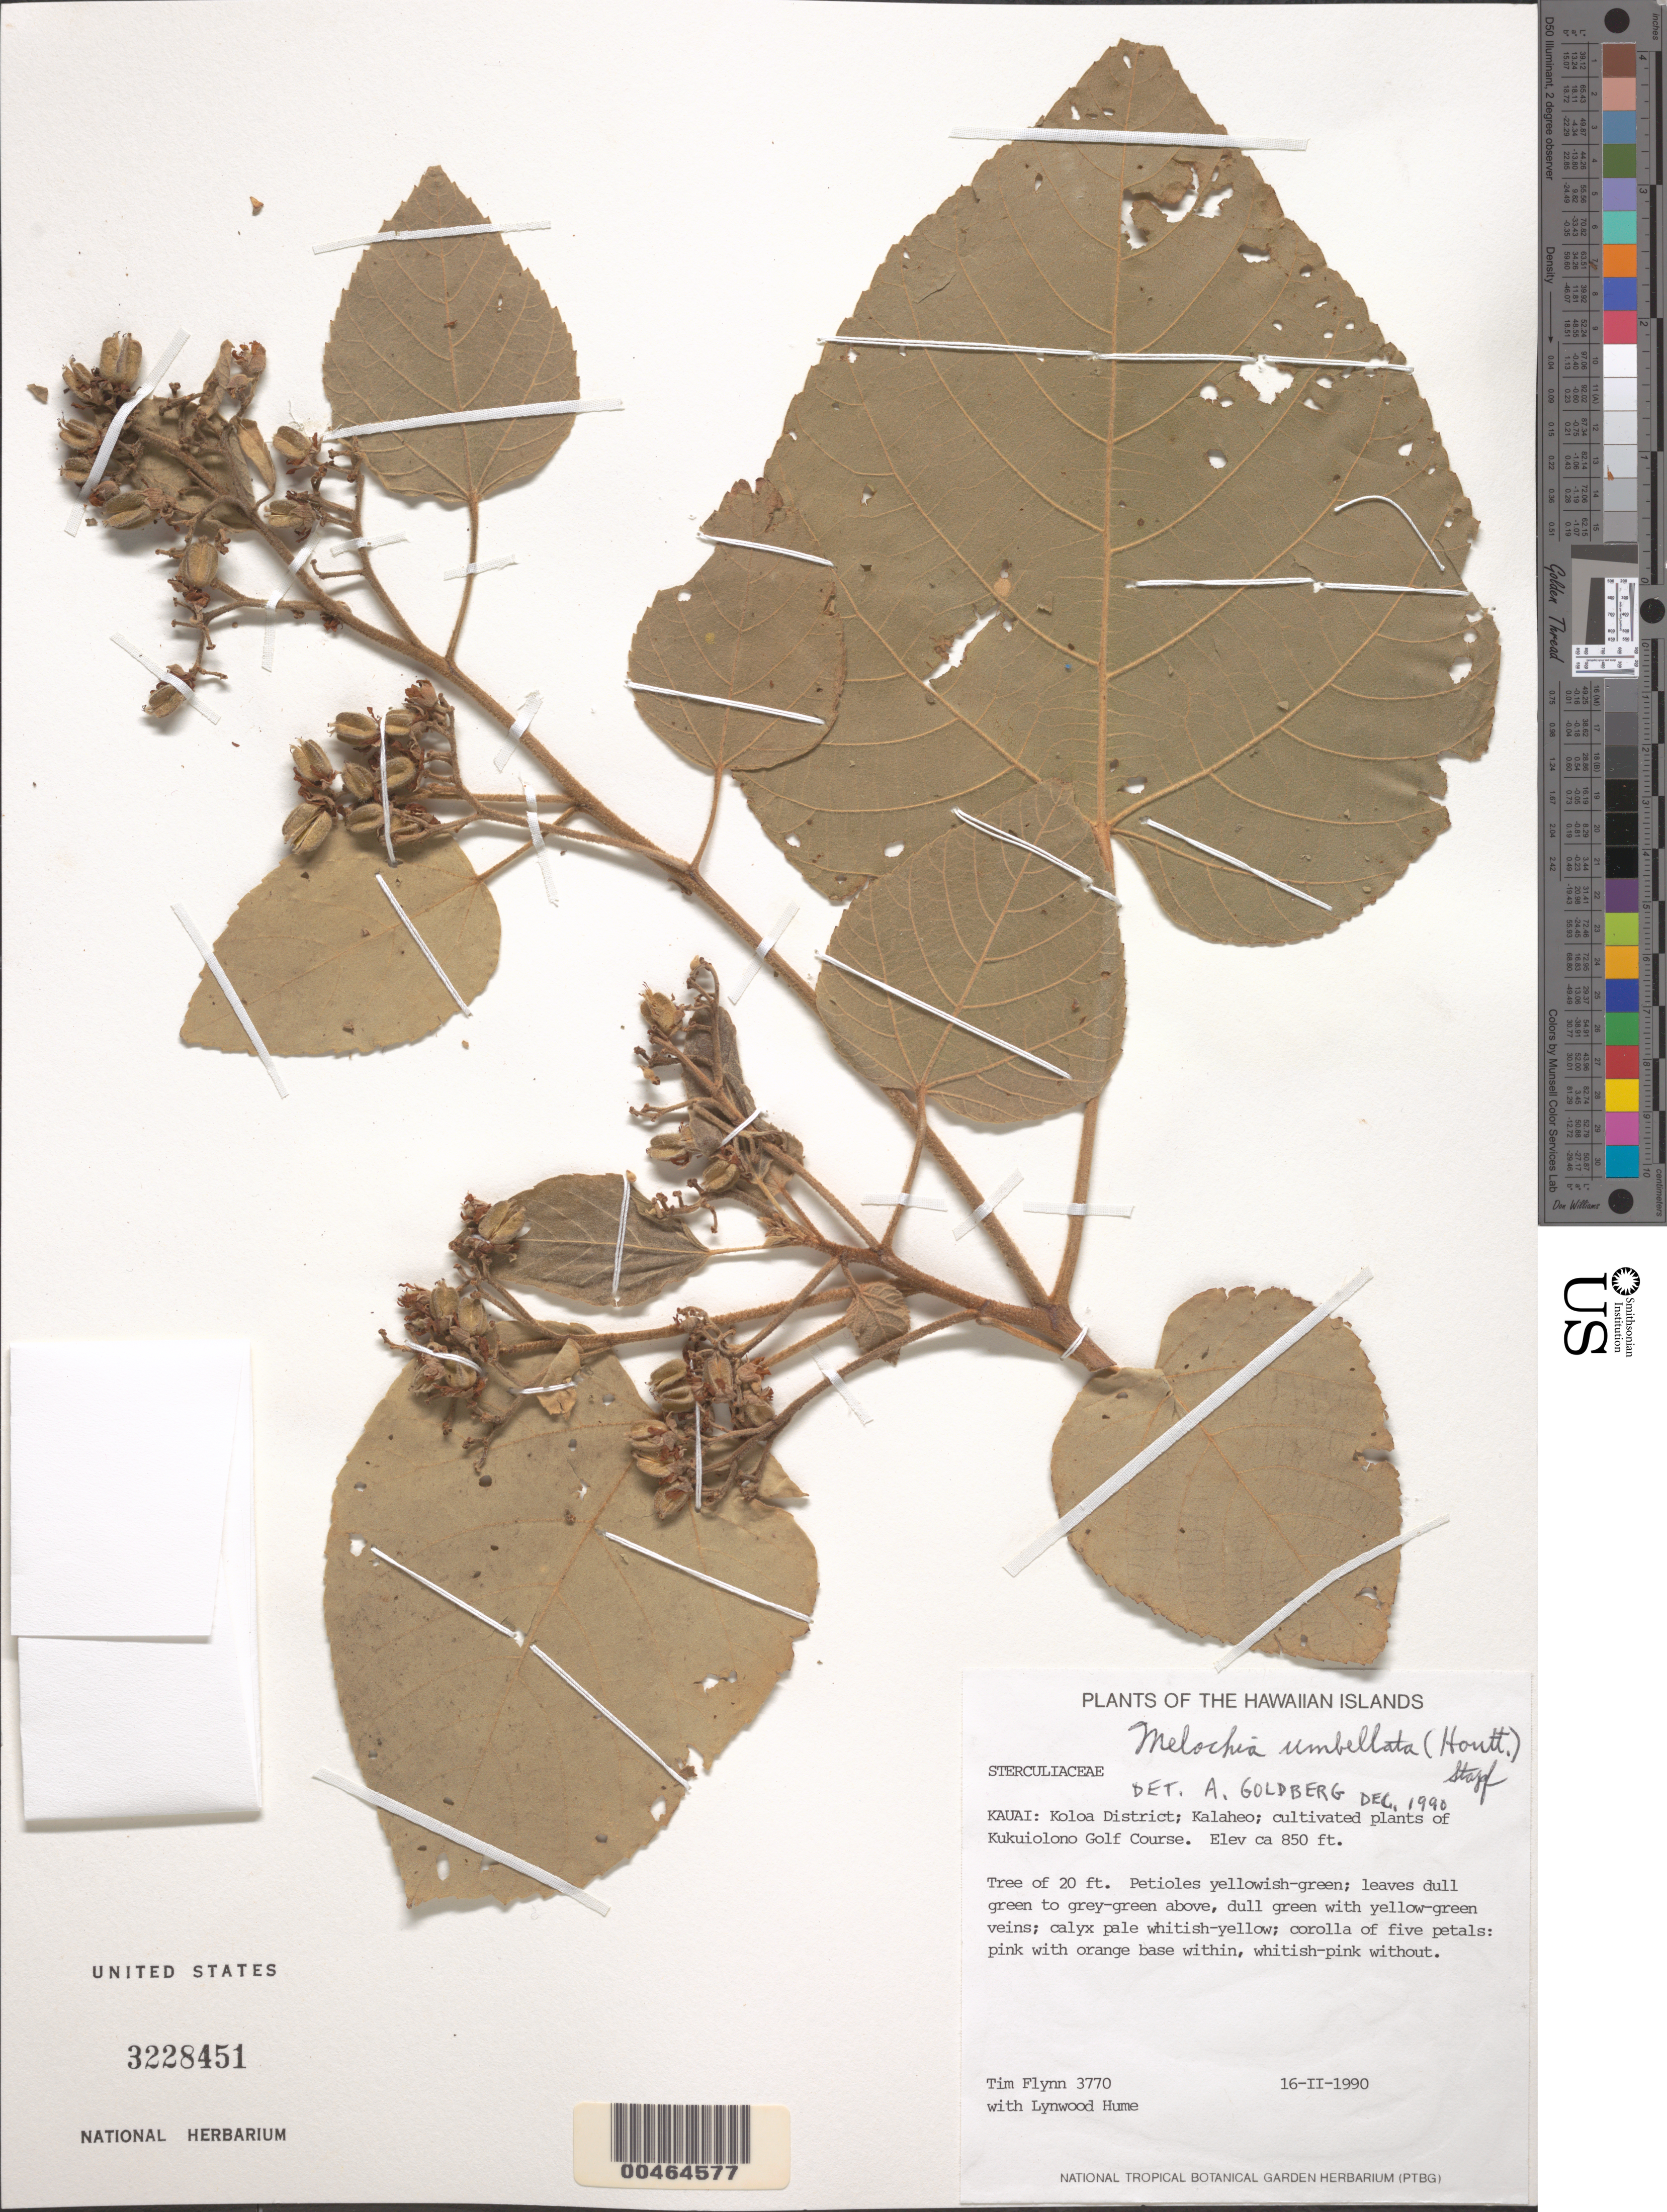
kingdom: Plantae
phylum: Tracheophyta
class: Magnoliopsida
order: Malvales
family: Malvaceae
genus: Melochia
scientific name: Melochia umbellata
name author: Stapf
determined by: Goldberg, Aaron, (US), NMNH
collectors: T. W. Flynn & L. Hume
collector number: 3770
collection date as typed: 16 Feb 1990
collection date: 1990-02-16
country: United States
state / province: Hawaii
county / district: Kauai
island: Kaua'i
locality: Koloa District, Kalaheo, Kukuiolono Golf Course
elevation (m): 259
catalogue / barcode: US 3228451